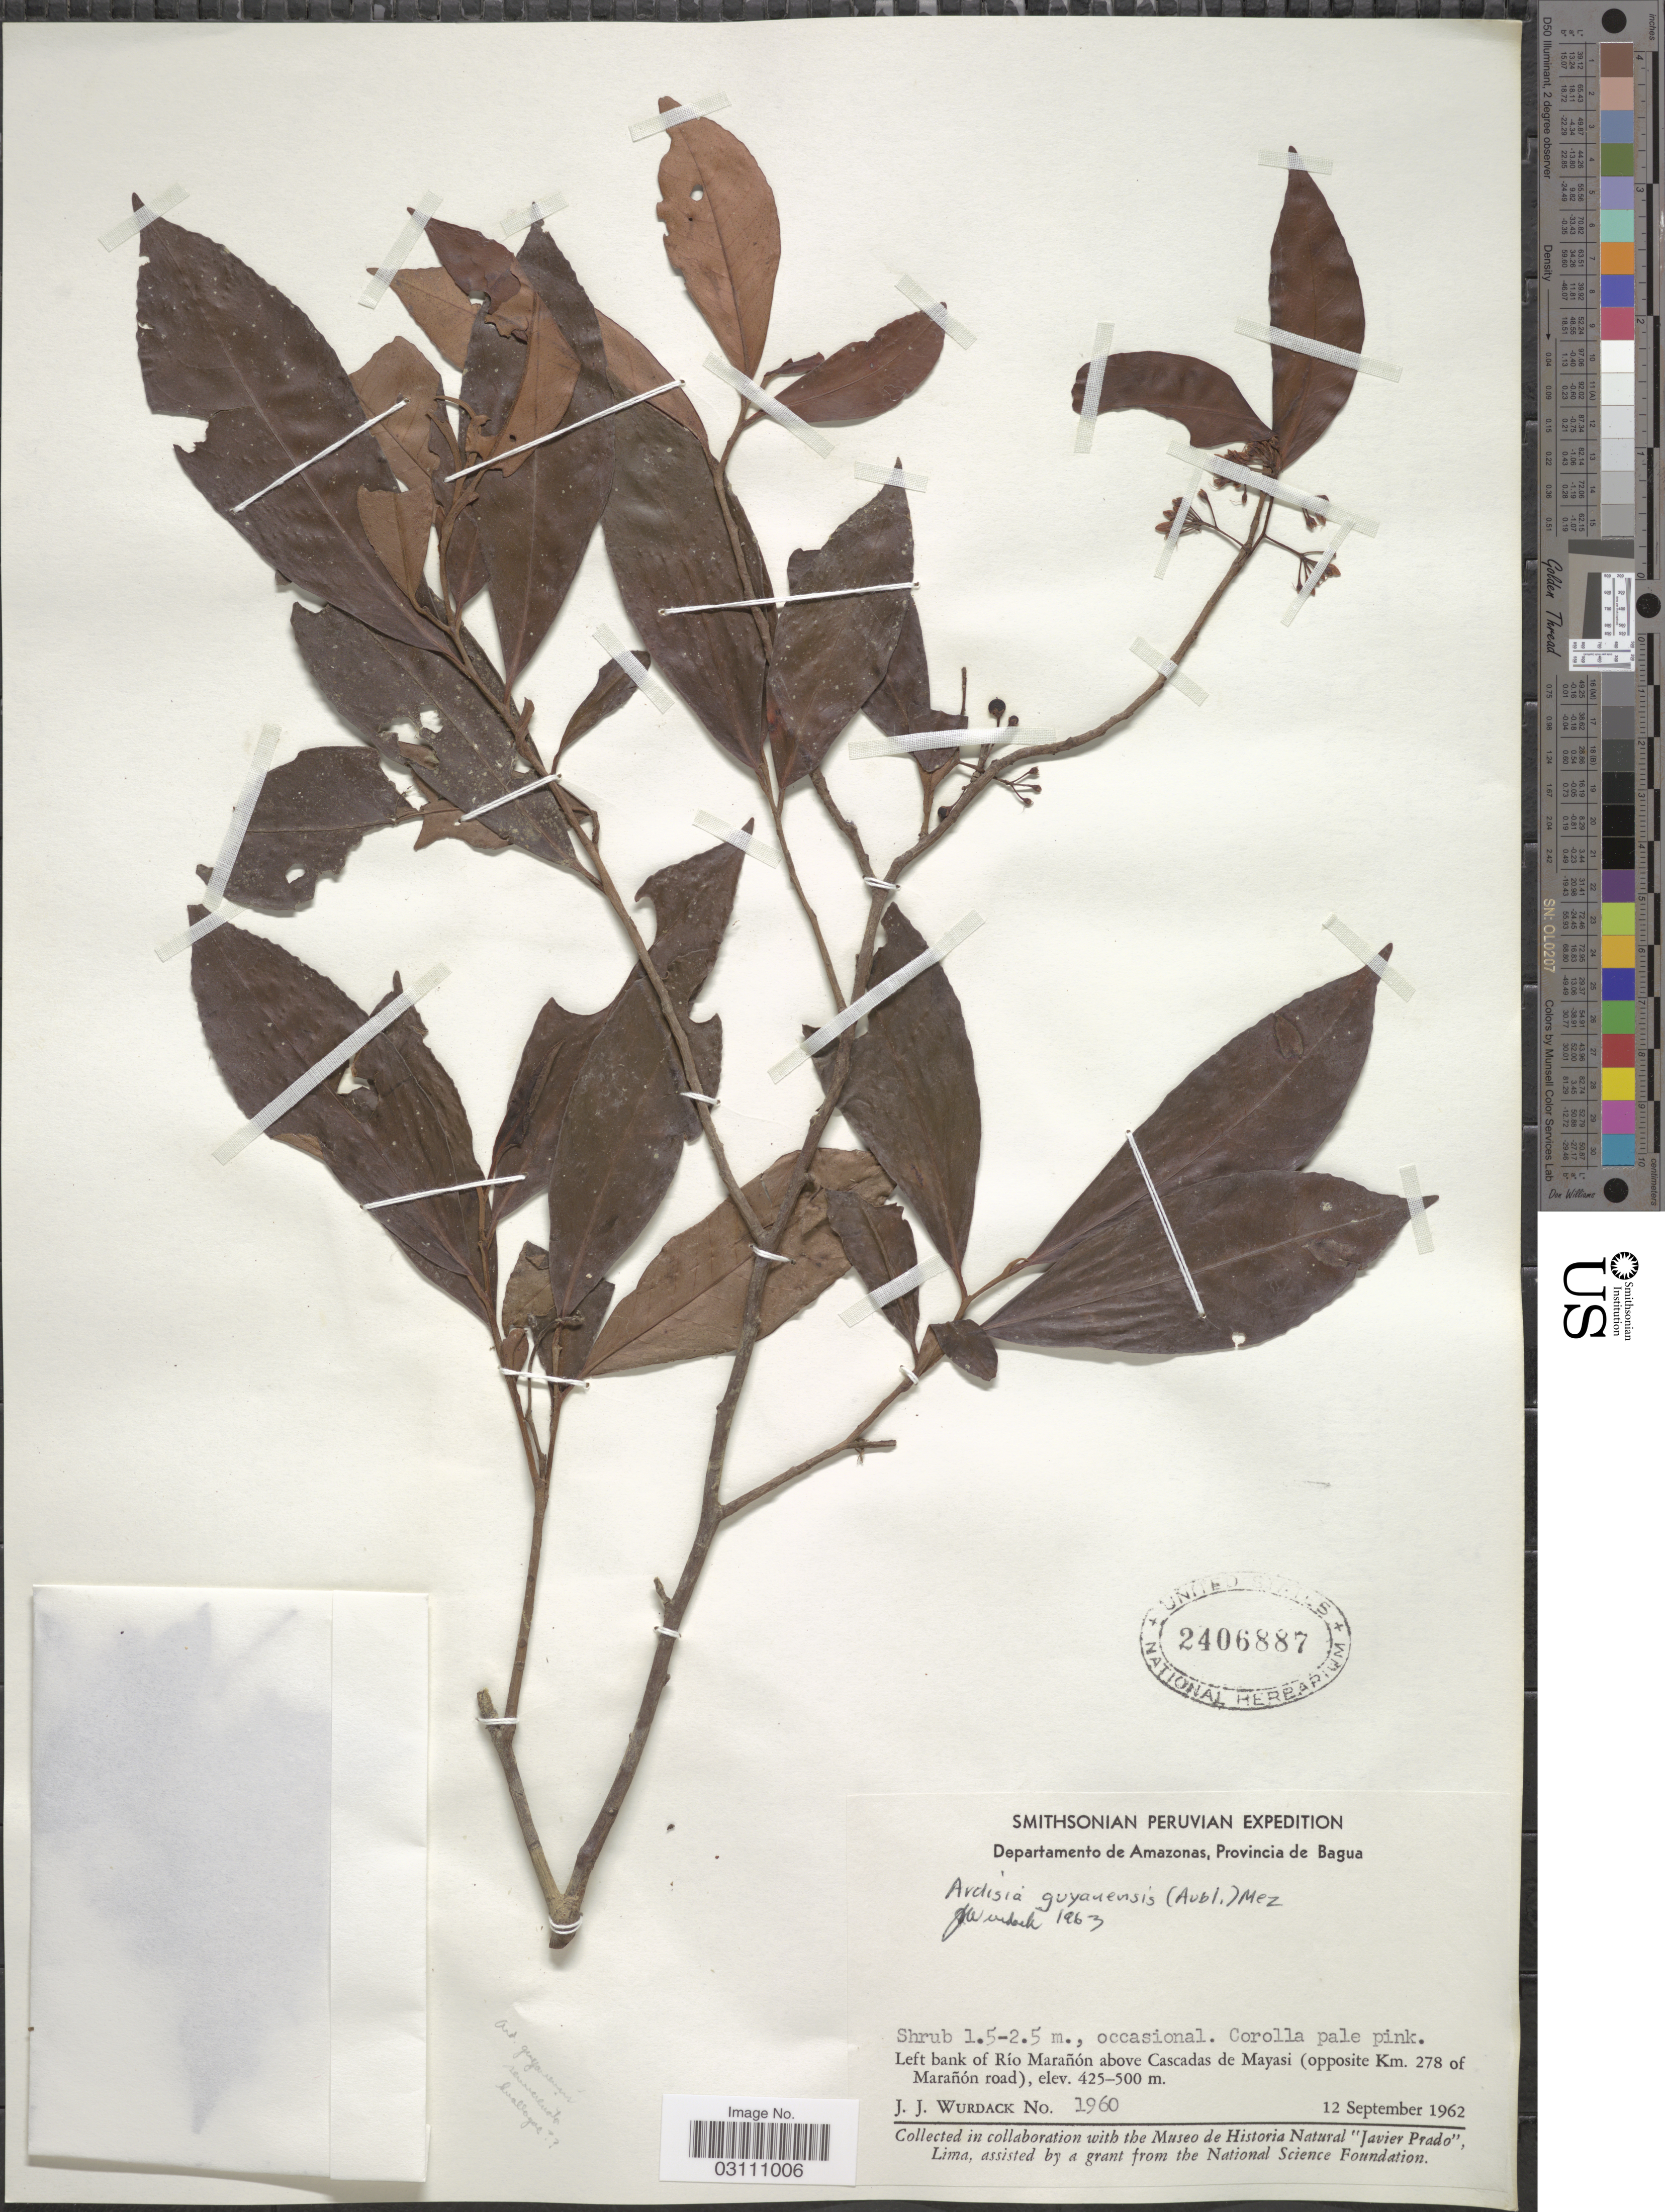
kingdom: Plantae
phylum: Tracheophyta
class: Magnoliopsida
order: Ericales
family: Primulaceae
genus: Ardisia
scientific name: Ardisia guianensis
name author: (Aubl.) Mez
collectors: J. J. Wurdack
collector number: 1960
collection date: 1962-09-12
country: Peru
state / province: Amazonas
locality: Departamento de Amazonas, Provincia de Bagua. Left bank of Río Marañón above Cascadas de Mayasi (opposite Km. 278 of Marañón road).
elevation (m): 425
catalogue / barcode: US 2406887